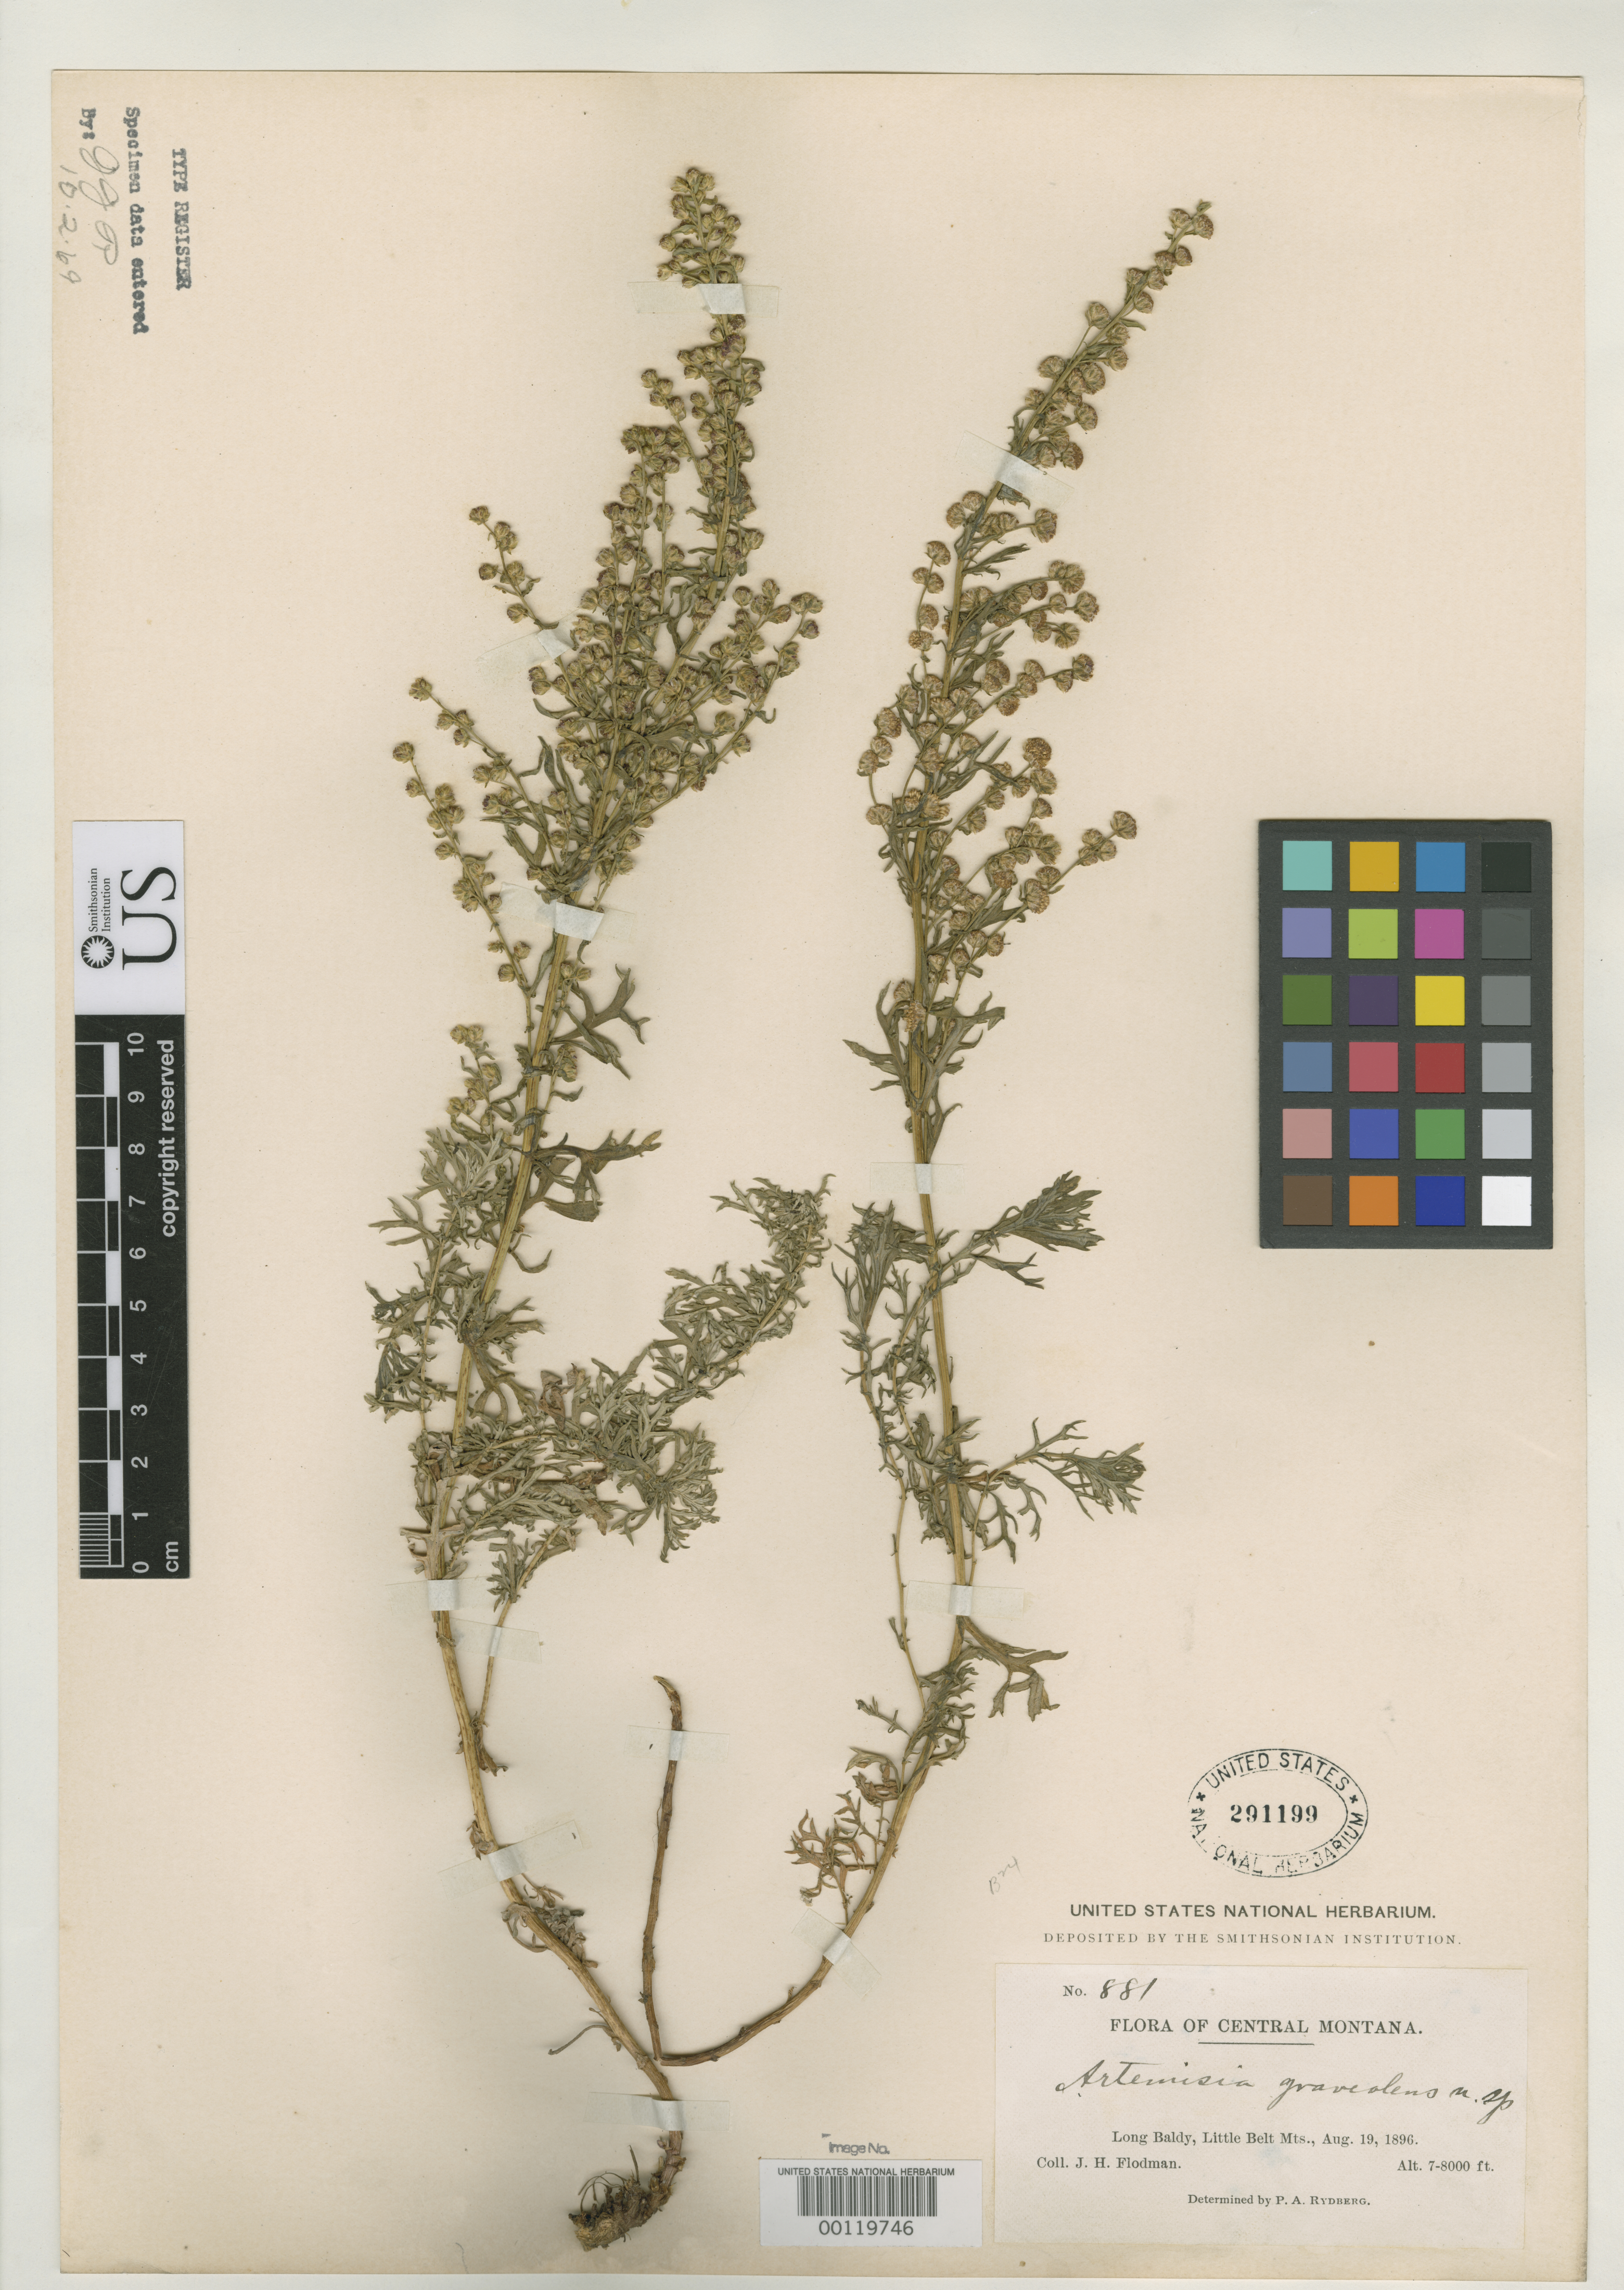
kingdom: Plantae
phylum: Tracheophyta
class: Magnoliopsida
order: Asterales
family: Asteraceae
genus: Artemisia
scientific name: Artemisia graveolens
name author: Rydb.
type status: Isotype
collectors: J. Flodman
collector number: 881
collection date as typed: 19 Aug 1896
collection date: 1896-08-19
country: United States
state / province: Montana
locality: Little Belt Mountains, Long Baldy.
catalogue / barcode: US 291199